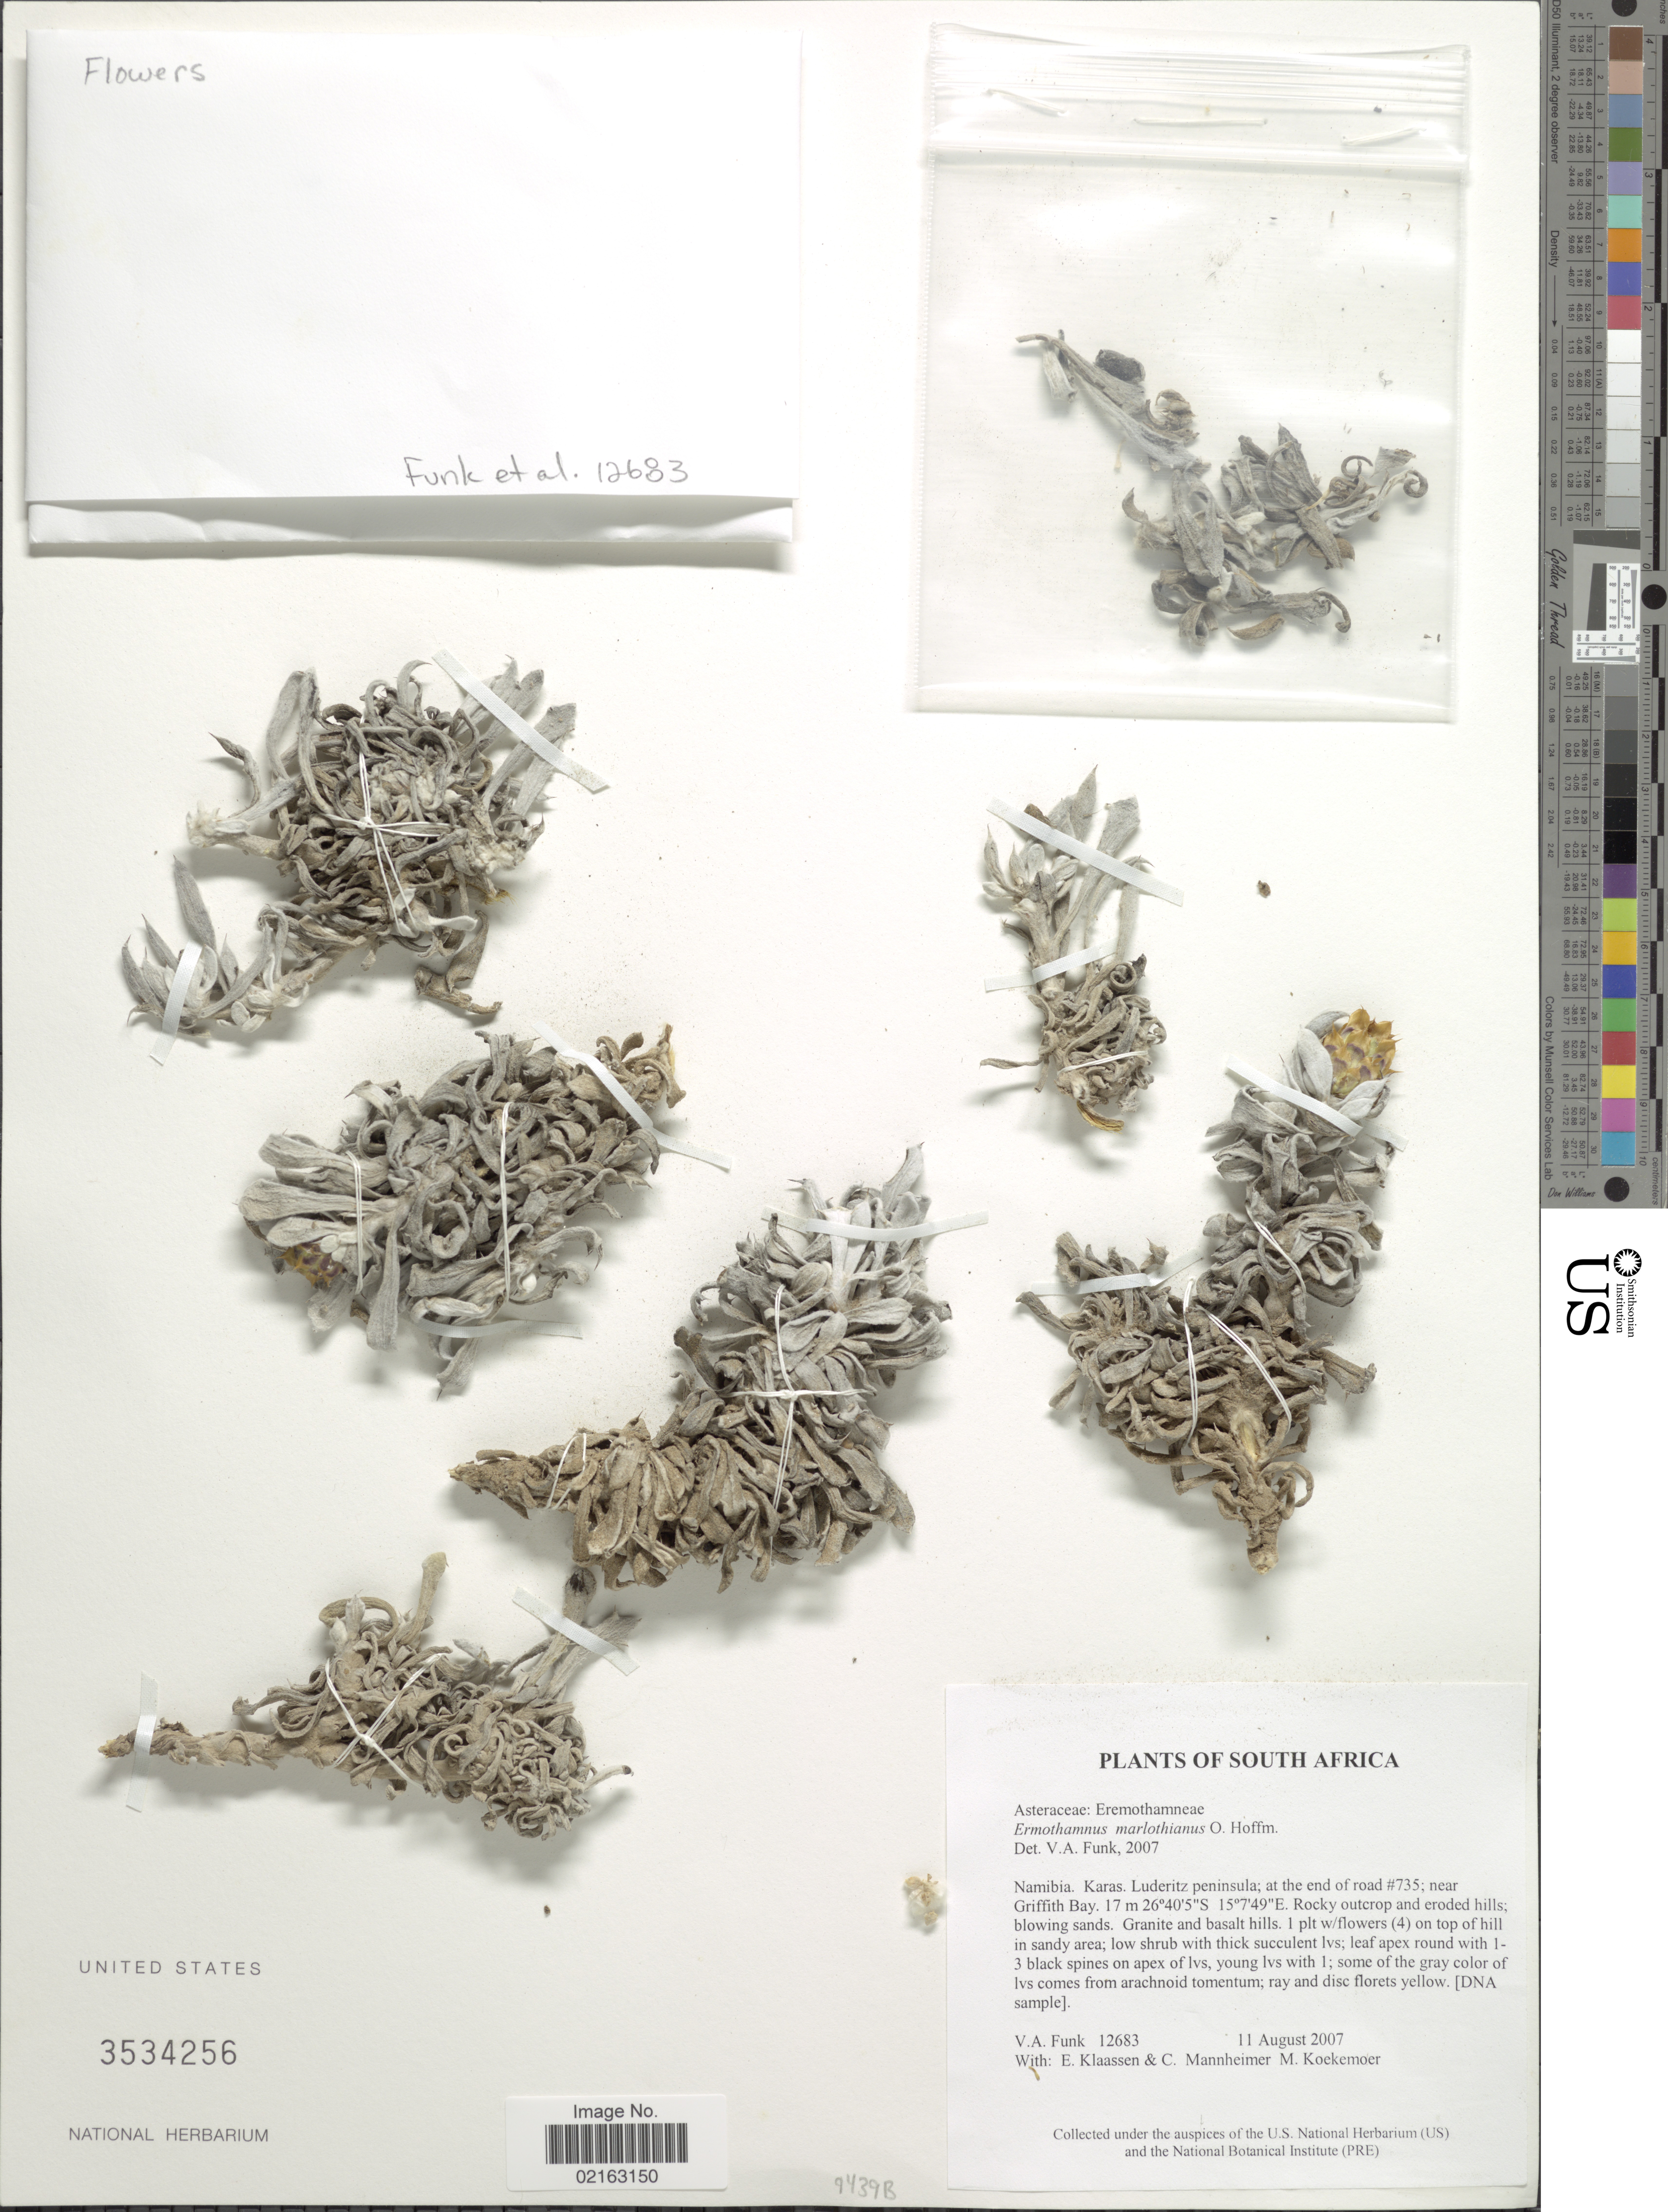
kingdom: Plantae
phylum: Tracheophyta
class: Magnoliopsida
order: Asterales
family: Asteraceae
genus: Eremothamnus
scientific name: Eremothamnus marlothianus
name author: O. Hoffm.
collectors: V. Funk, E. S. Klaassen, C. A. Mannheimer & M. Koekemoer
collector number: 12683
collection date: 2007-08-11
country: Namibia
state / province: Karas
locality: Namibia. Karas. Luderitz peninsula; at the end of road #735; near Griffith Bay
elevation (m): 17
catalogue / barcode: US 3534256